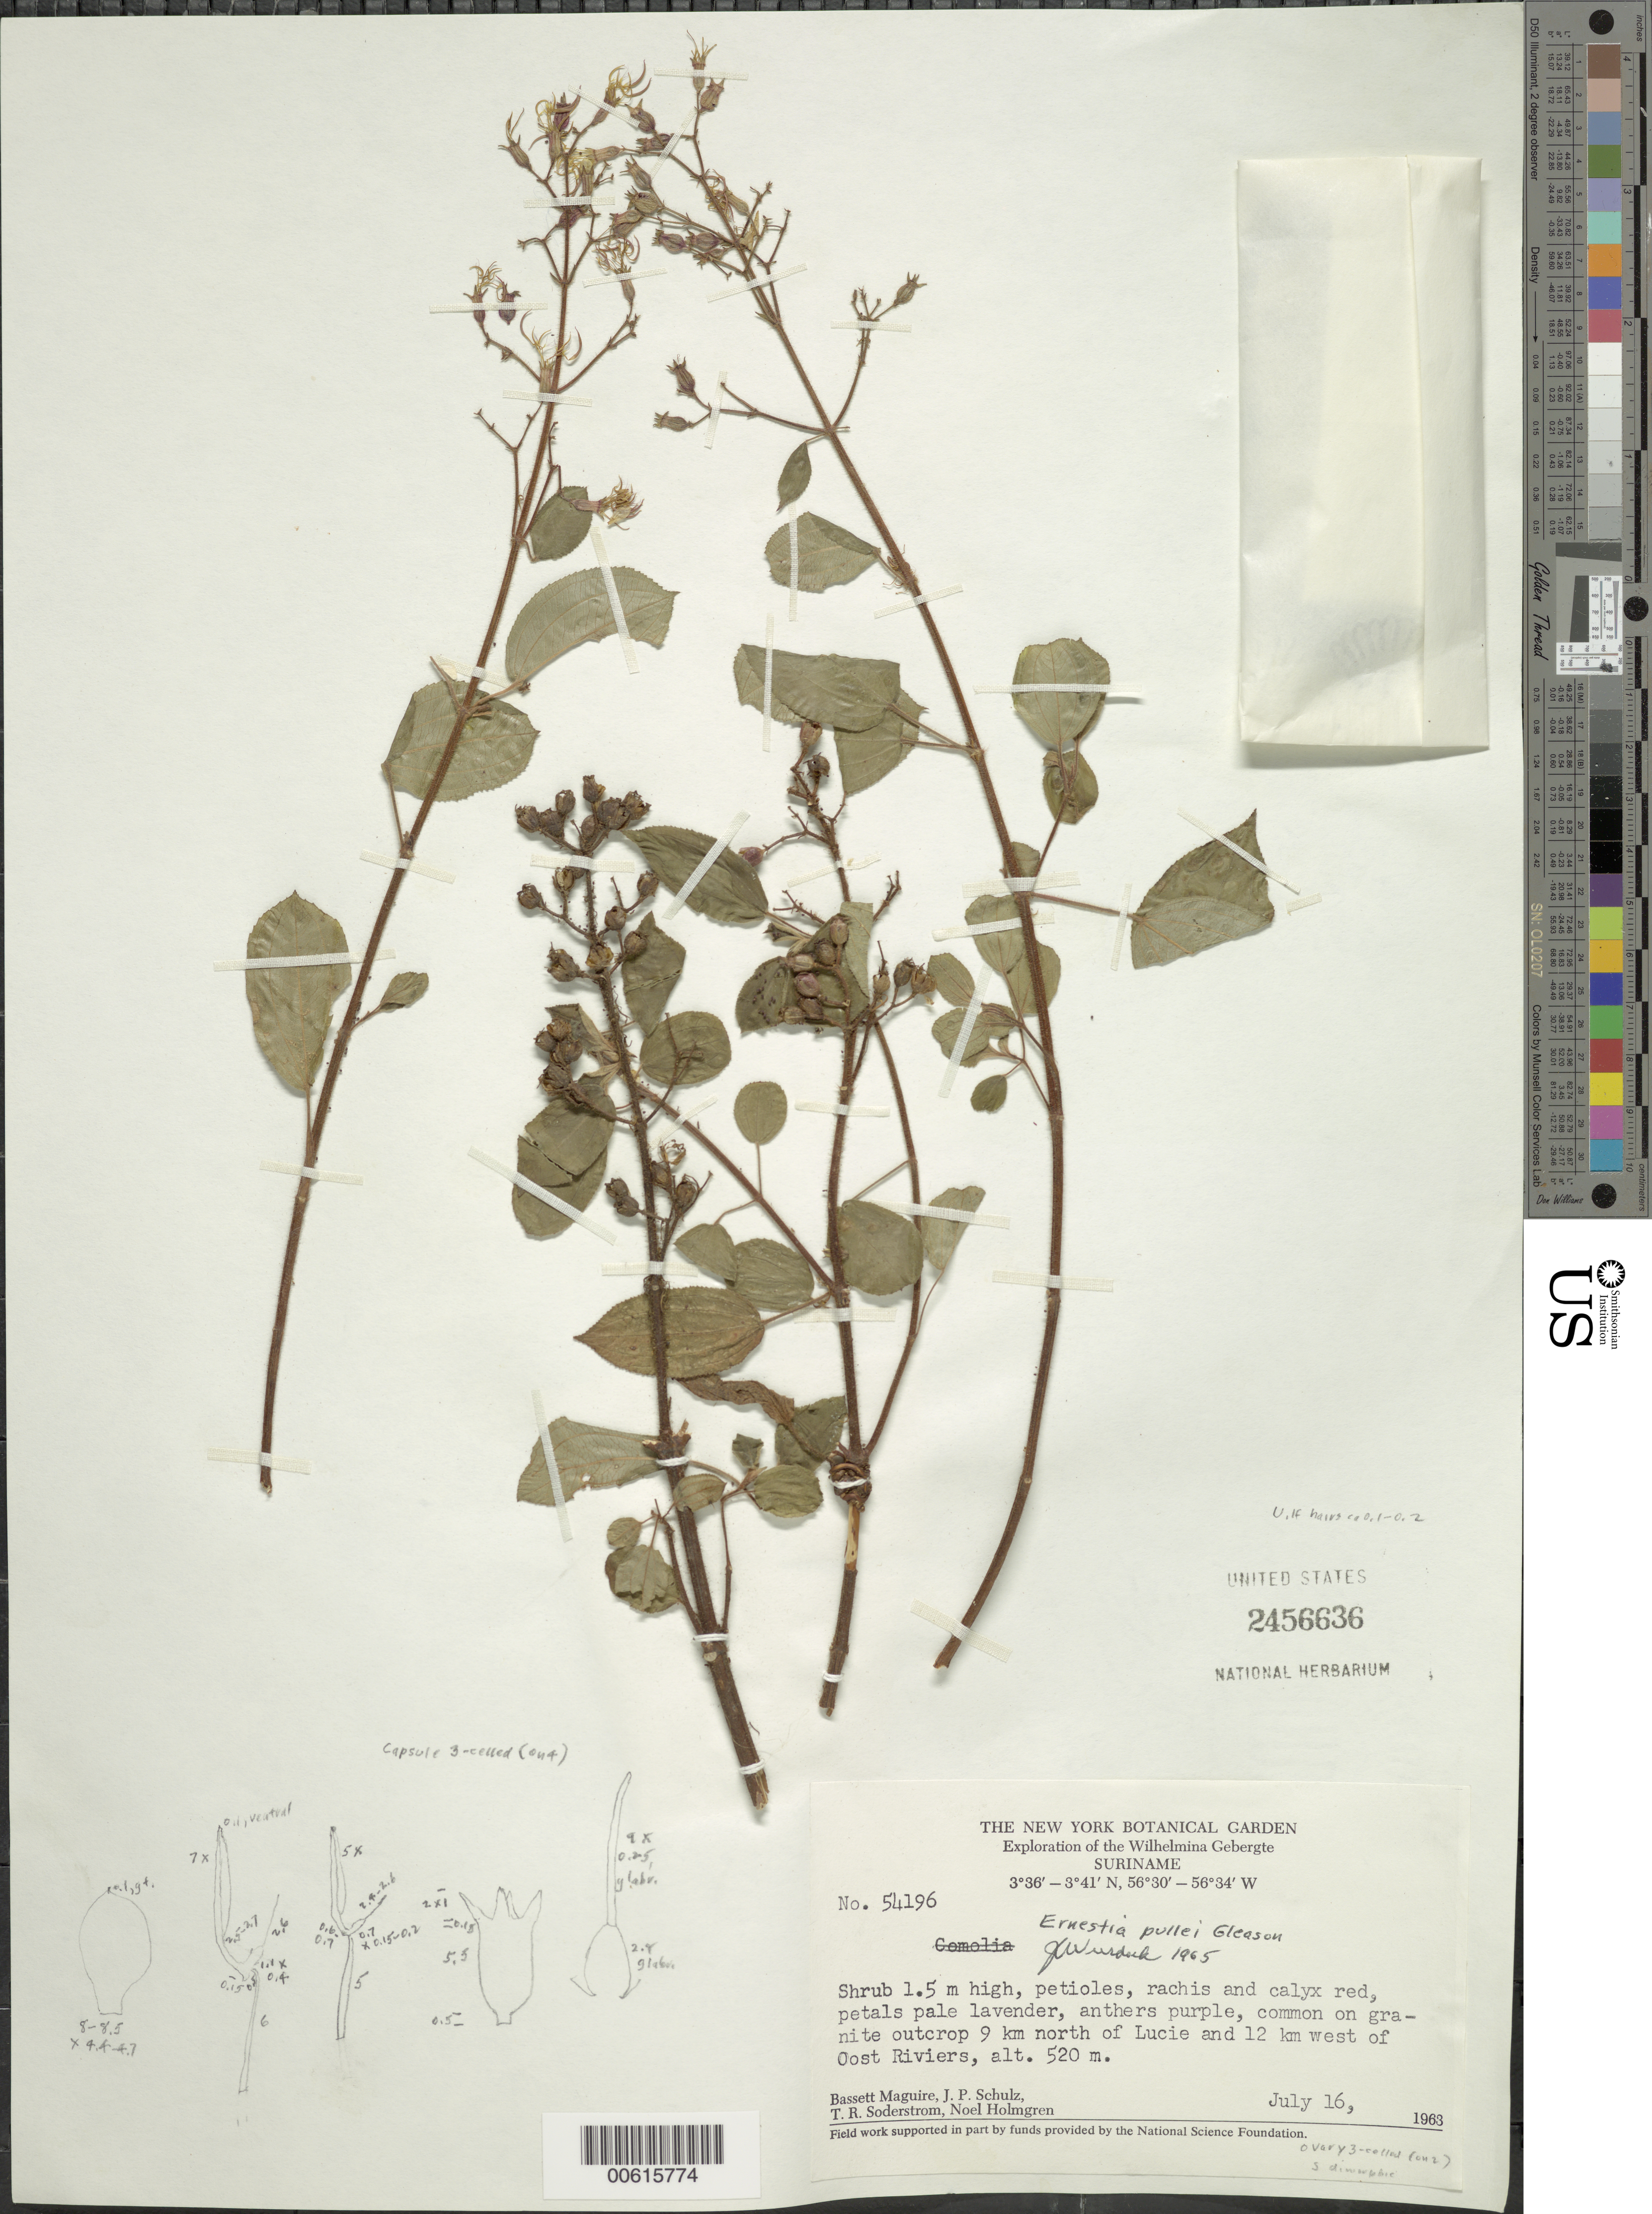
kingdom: Plantae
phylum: Tracheophyta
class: Magnoliopsida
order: Myrtales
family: Melastomataceae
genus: Ernestia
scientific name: Ernestia pullei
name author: Gleason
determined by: Wurdack, John J., (US), US (UNITED STATES)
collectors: B. Maguire, J. P. Schulz, T. R. Soderstrom & N. H. Holmgren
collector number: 54196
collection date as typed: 16-Jul-63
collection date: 1963-07-16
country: Suriname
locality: Lucie R., 9 km N of and 12 km W of Oost R., Wilhelmina Gebergte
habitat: Granite outcrop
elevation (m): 520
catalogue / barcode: US 2456636